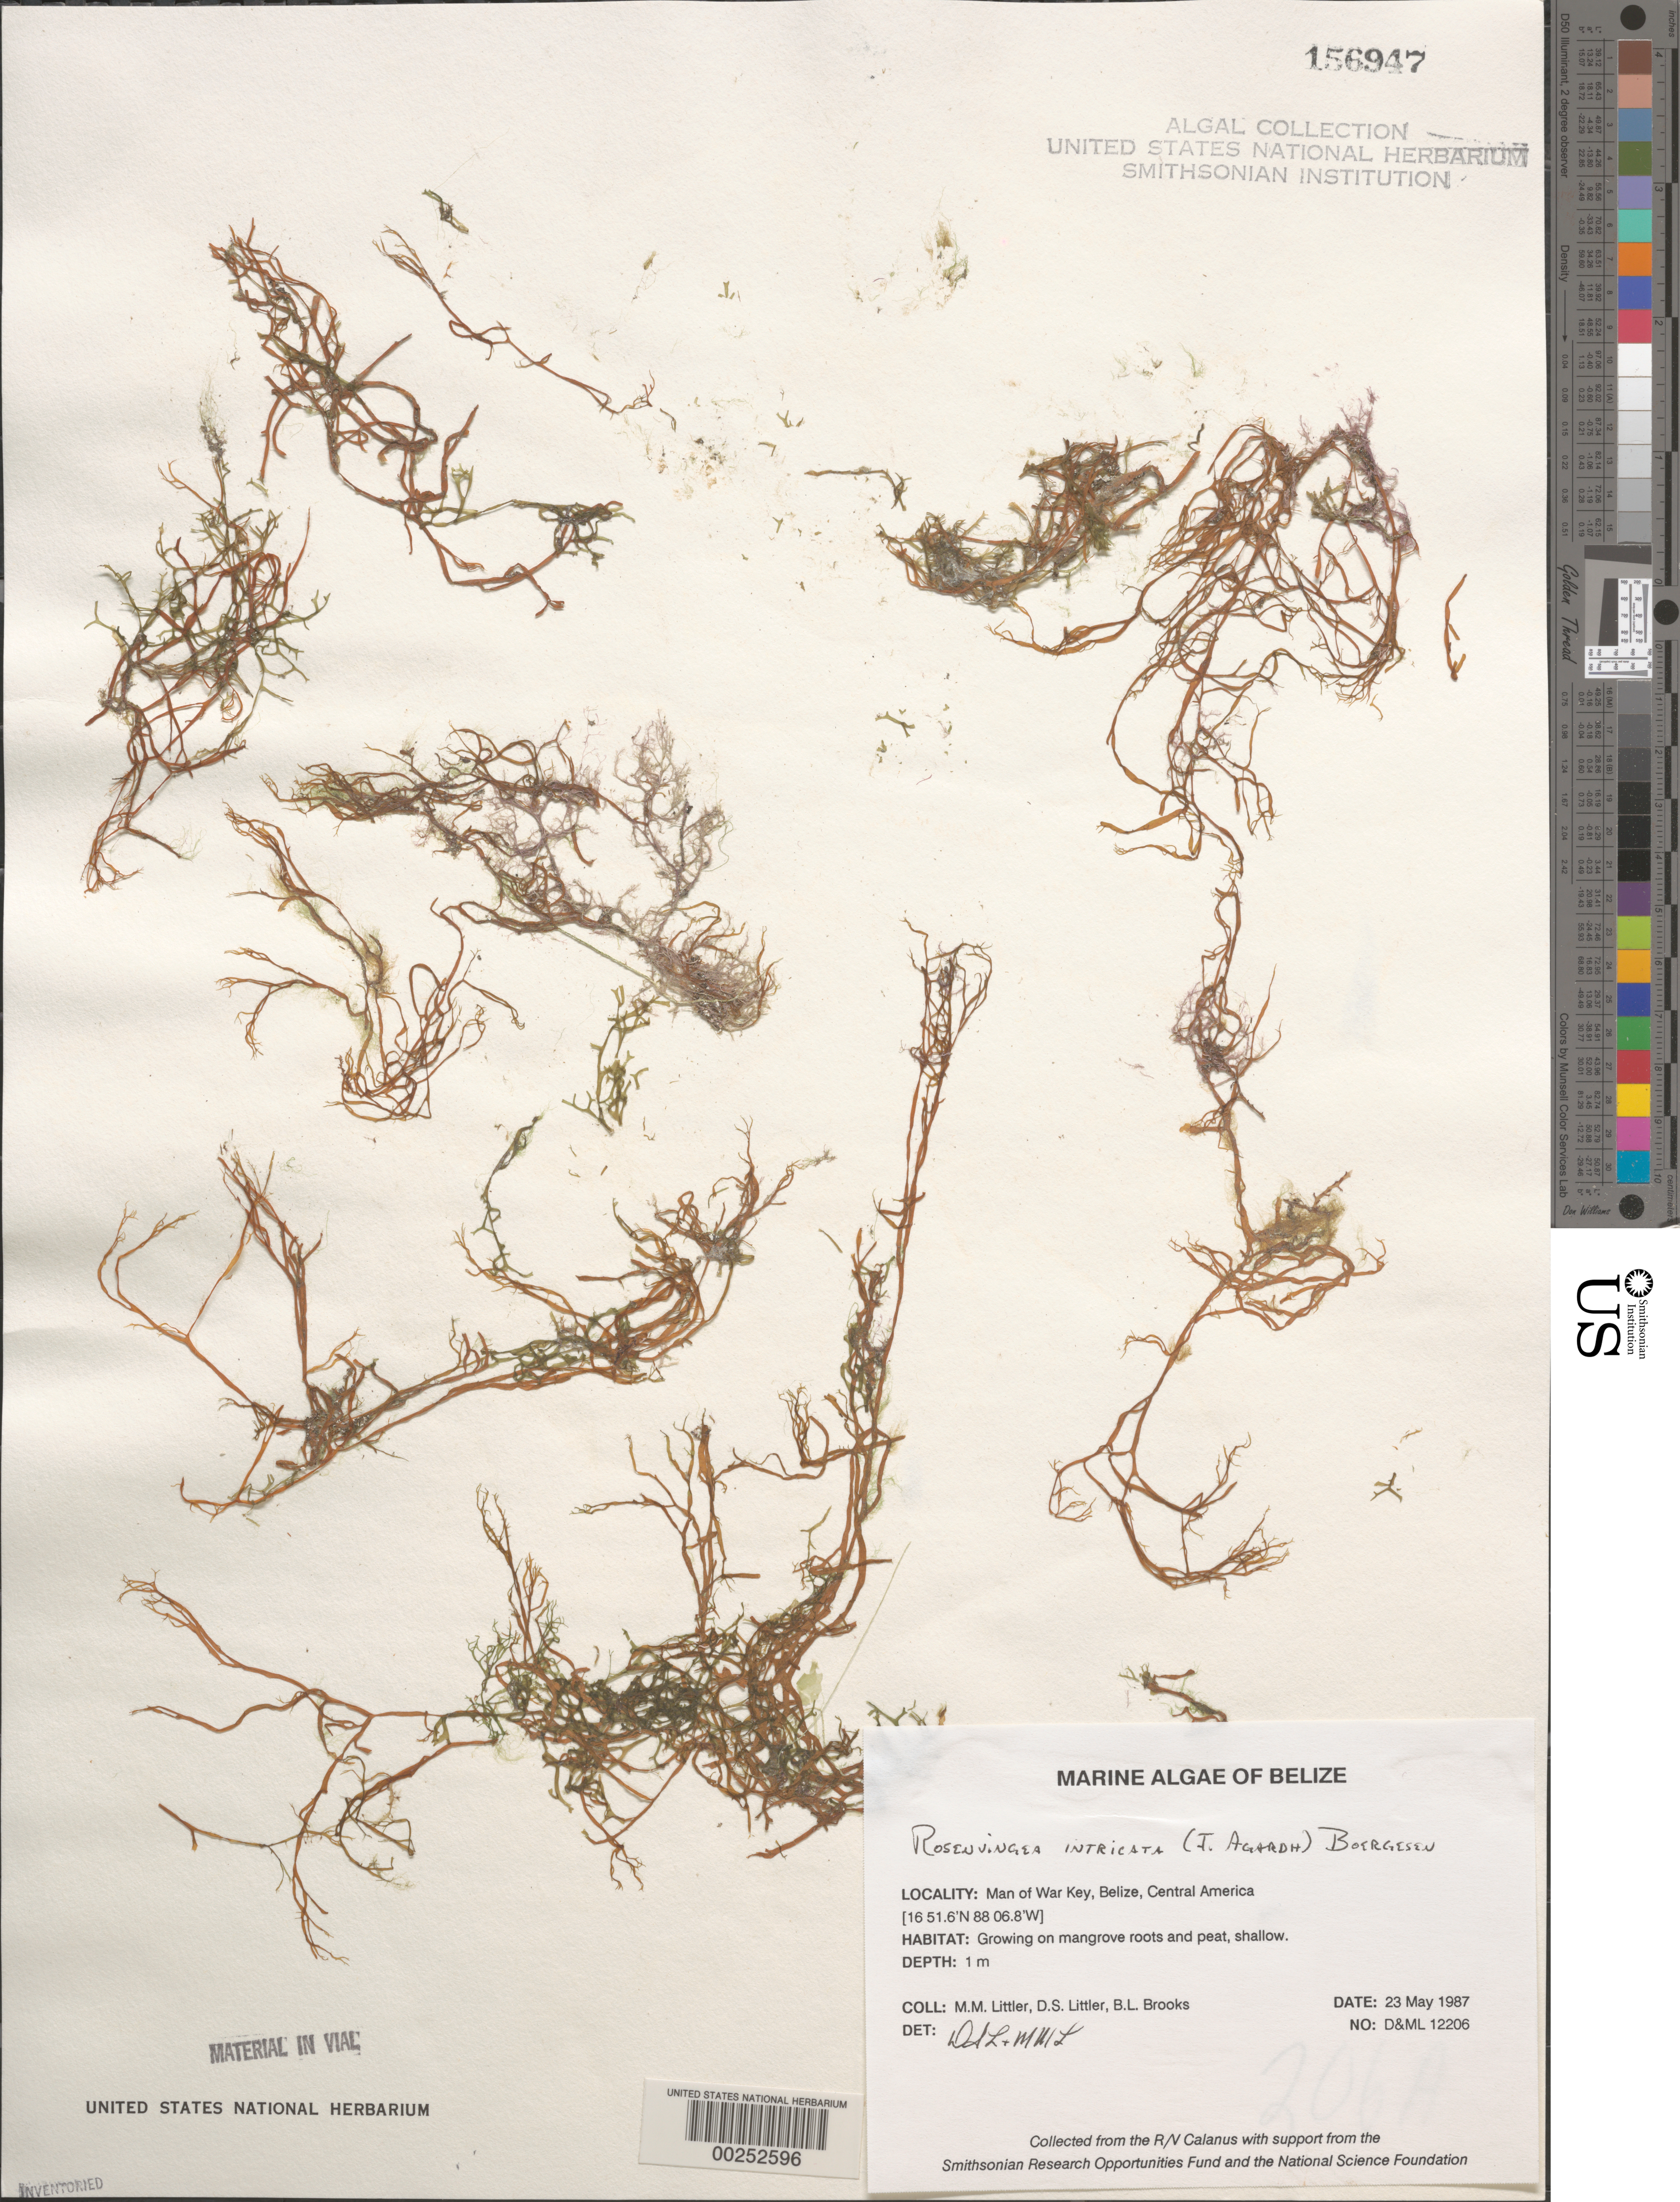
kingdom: Chromista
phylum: Ochrophyta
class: Phaeophyceae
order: Scytosiphonales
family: Scytosiphonaceae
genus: Rosenvingea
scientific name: Rosenvingea endiviifolia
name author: (Martius) M.J. Wynne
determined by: Algae name updating Project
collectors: M. M. Littler, D. S. Littler & B. Brooks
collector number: D&ML 12206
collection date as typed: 23 May 1987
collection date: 1987-05-23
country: Belize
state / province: Stann Creek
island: Man of War Cay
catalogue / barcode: US 156947